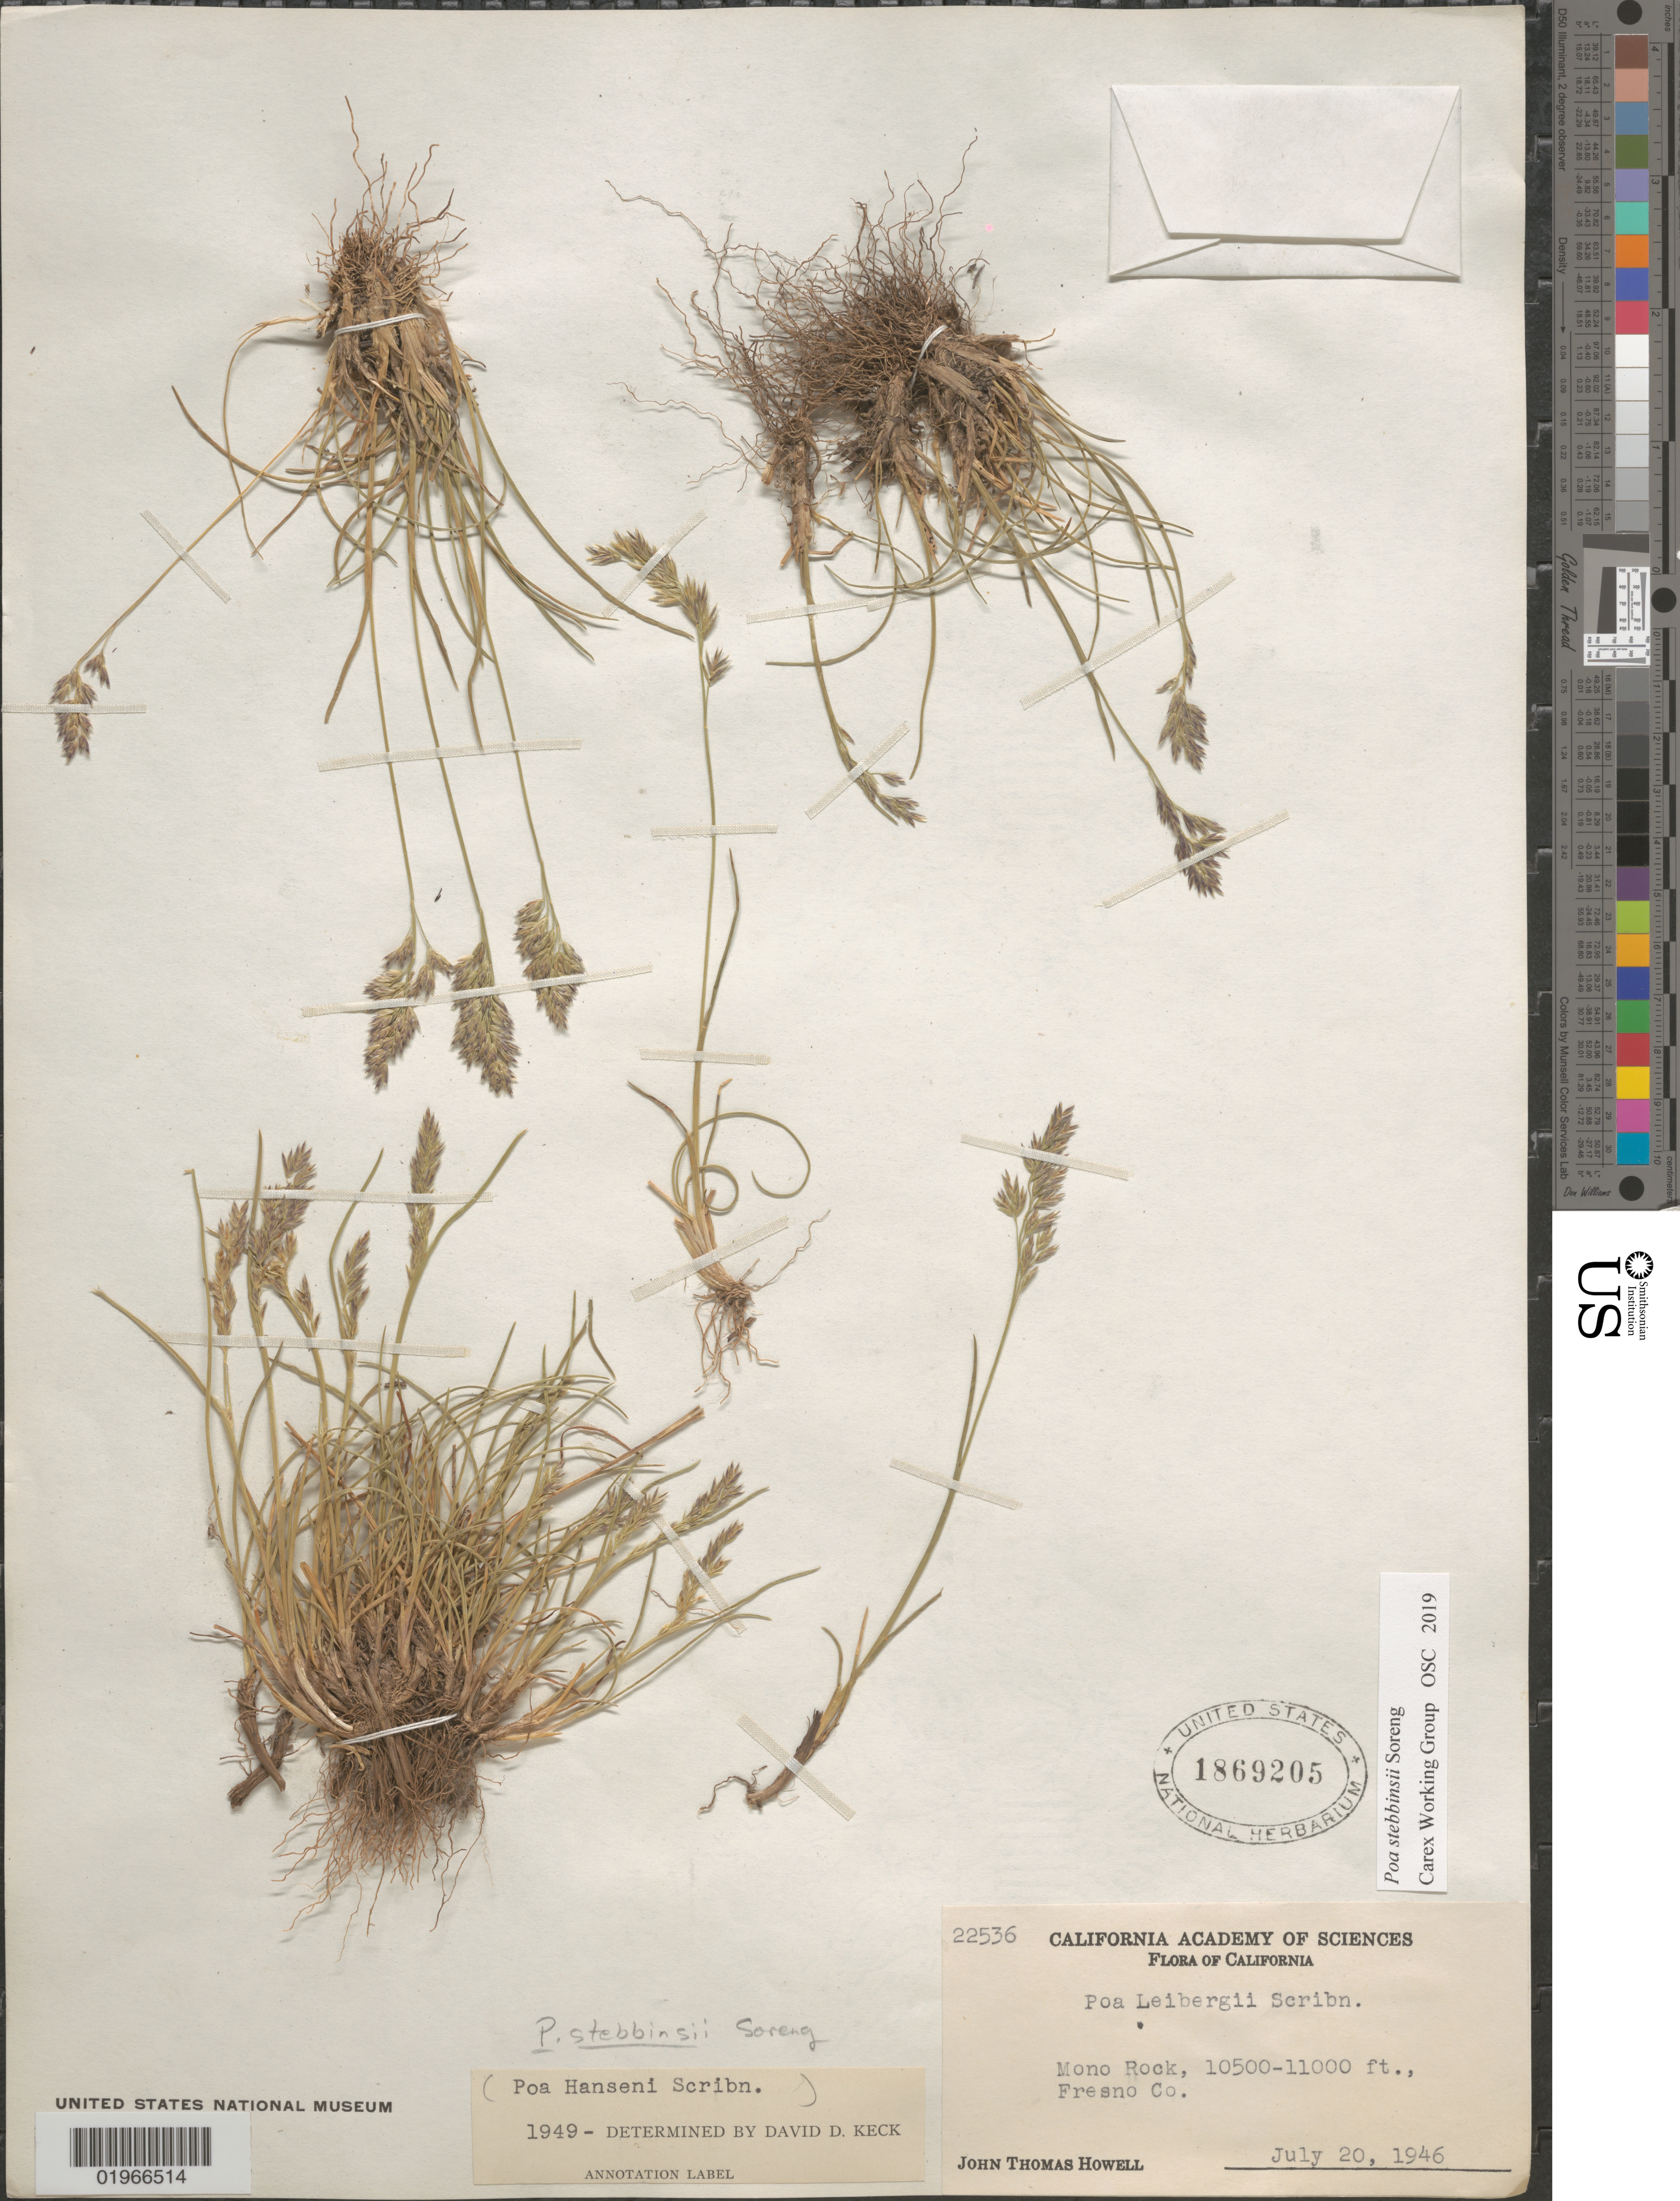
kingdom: Plantae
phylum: Tracheophyta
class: Liliopsida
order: Poales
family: Poaceae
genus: Poa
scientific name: Poa stebbinsii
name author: Soreng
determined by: Soreng, Robert J., Research Associate (BOT), Smithsonian Institution - National Museum of Natural History (UNITED STATES)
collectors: J. T. Howell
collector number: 22536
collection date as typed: July 20, 1946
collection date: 1946-07-20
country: United States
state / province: California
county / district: Fresno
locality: Mono Rock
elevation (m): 3200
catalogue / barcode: US 1869205